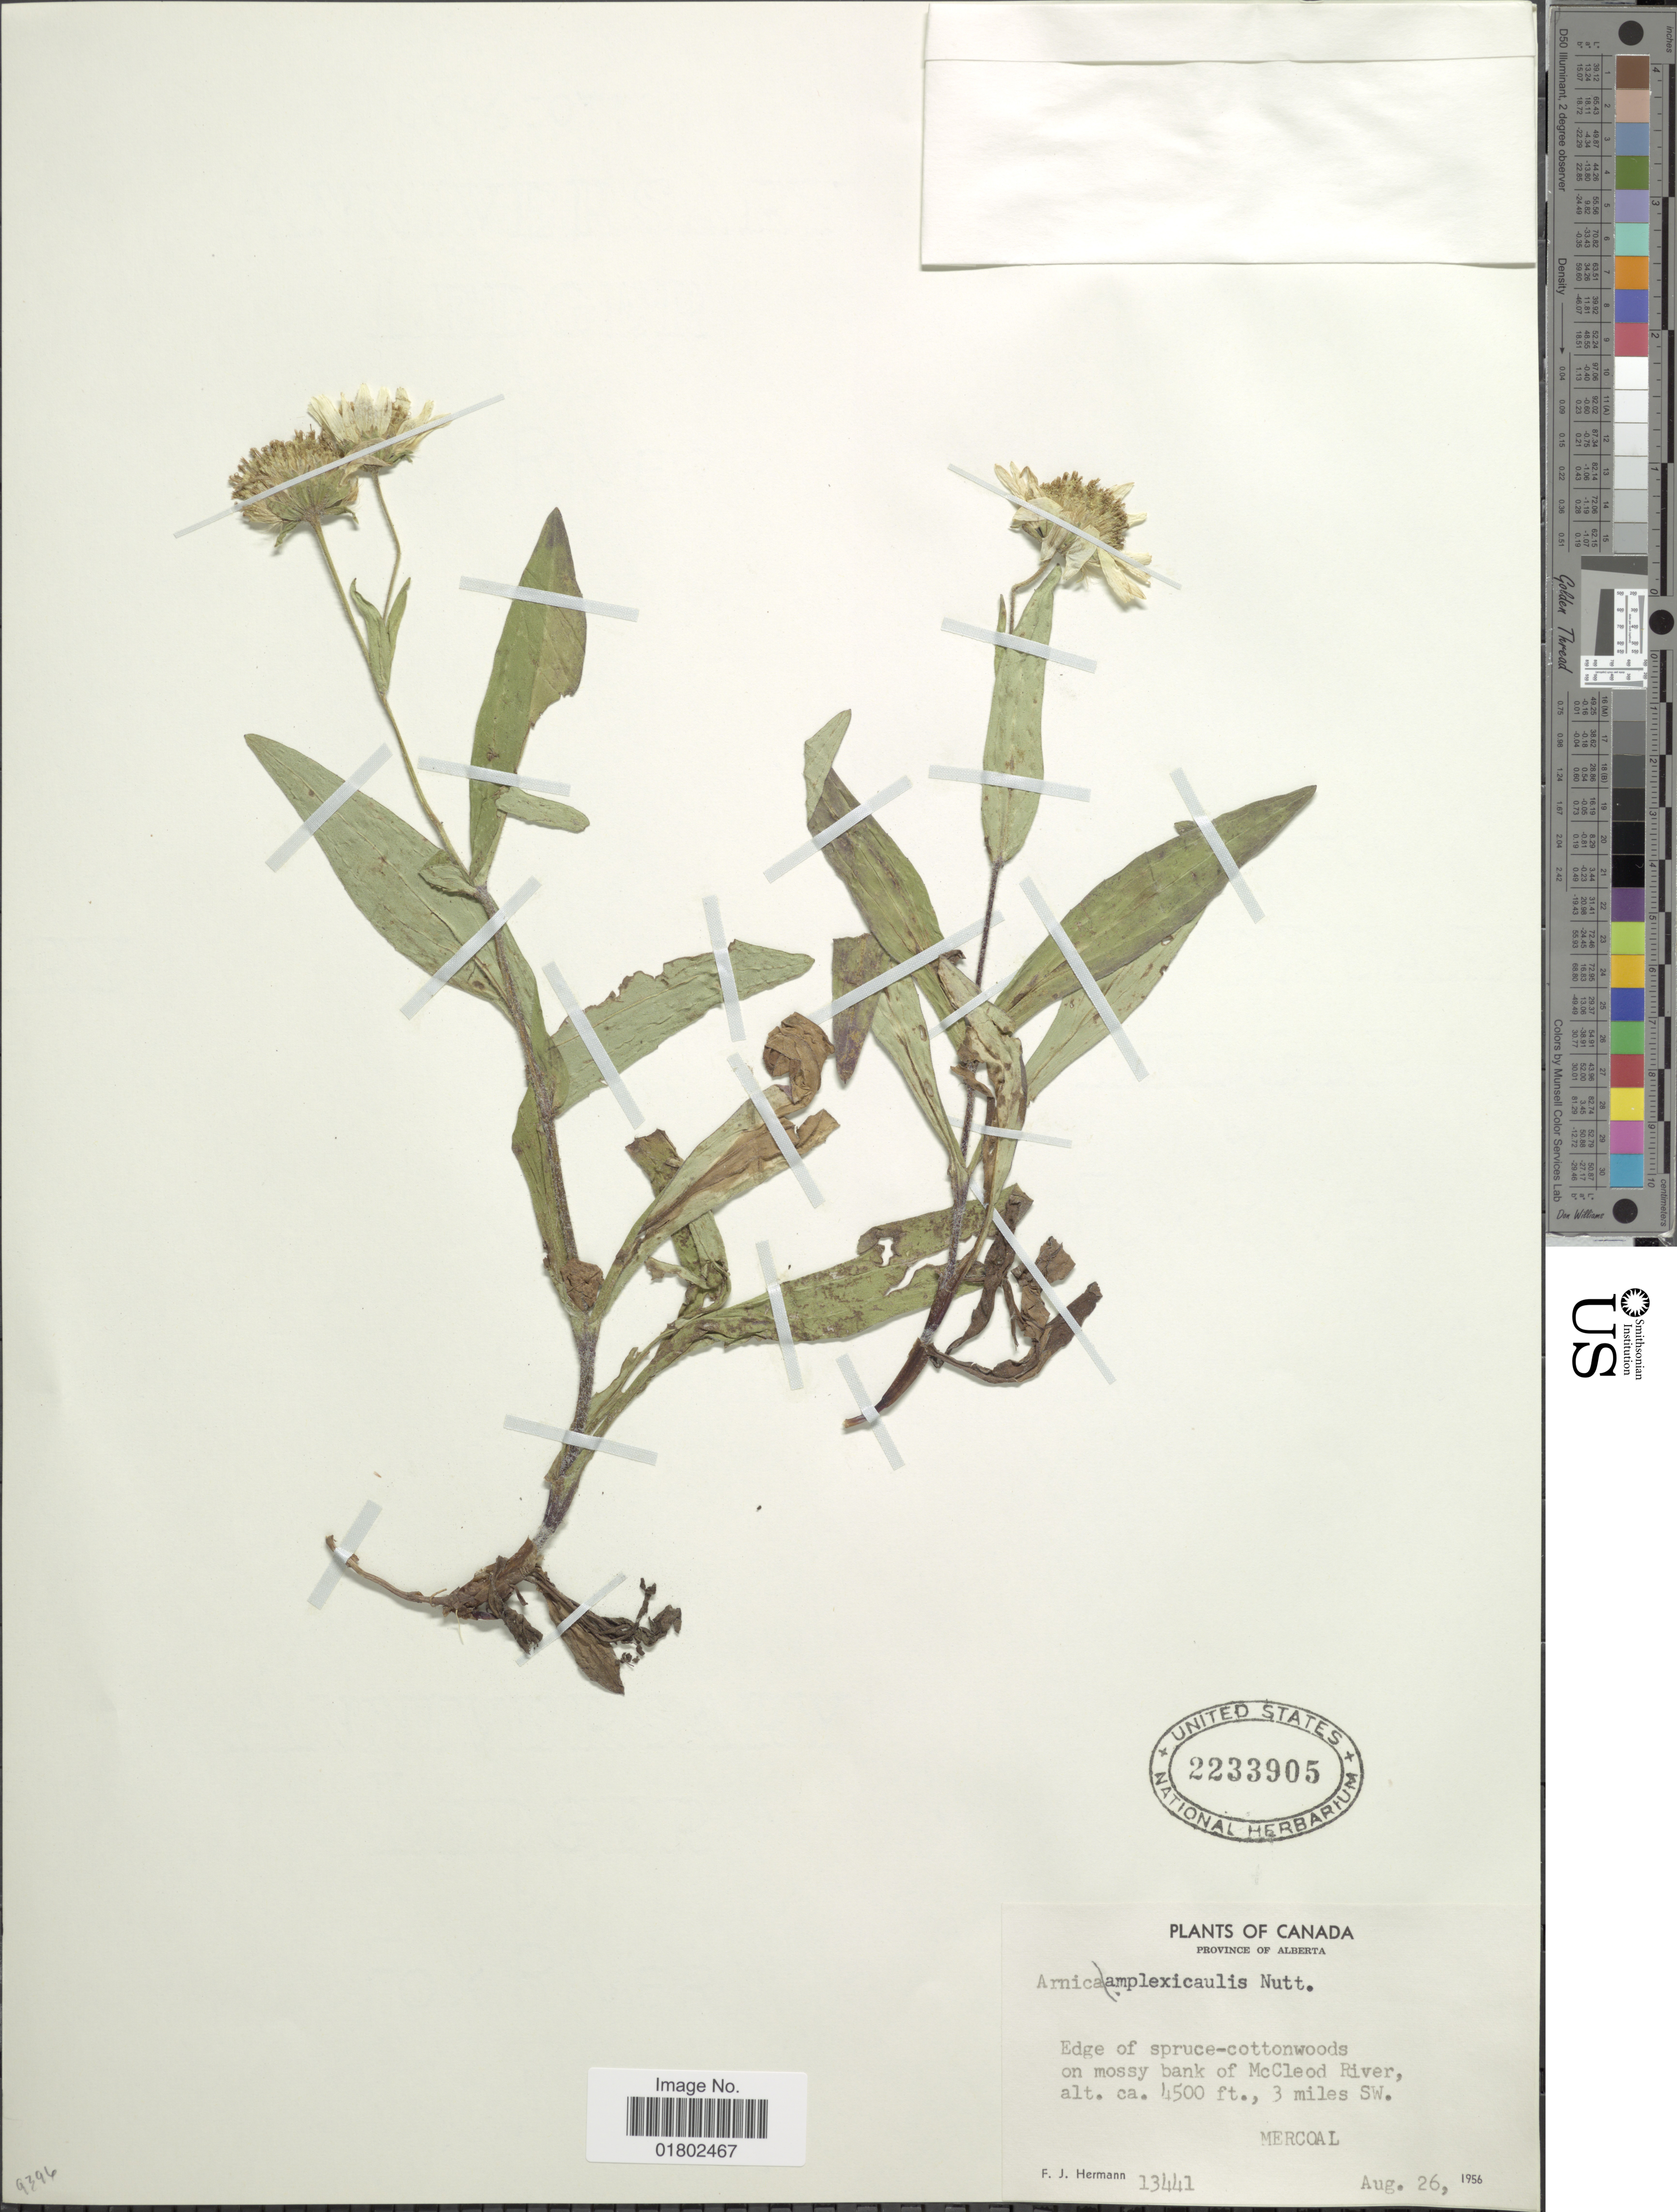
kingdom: Plantae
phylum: Tracheophyta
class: Magnoliopsida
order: Asterales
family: Asteraceae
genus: Arnica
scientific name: Arnica amplexifolia subsp. genuina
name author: Maguire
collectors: F. J. Hermann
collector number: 13441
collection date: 1956-08-26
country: Canada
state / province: Alberta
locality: On mossy bank of McCleod River, 3 miles SW, Mercoal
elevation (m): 1372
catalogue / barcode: US 2233905